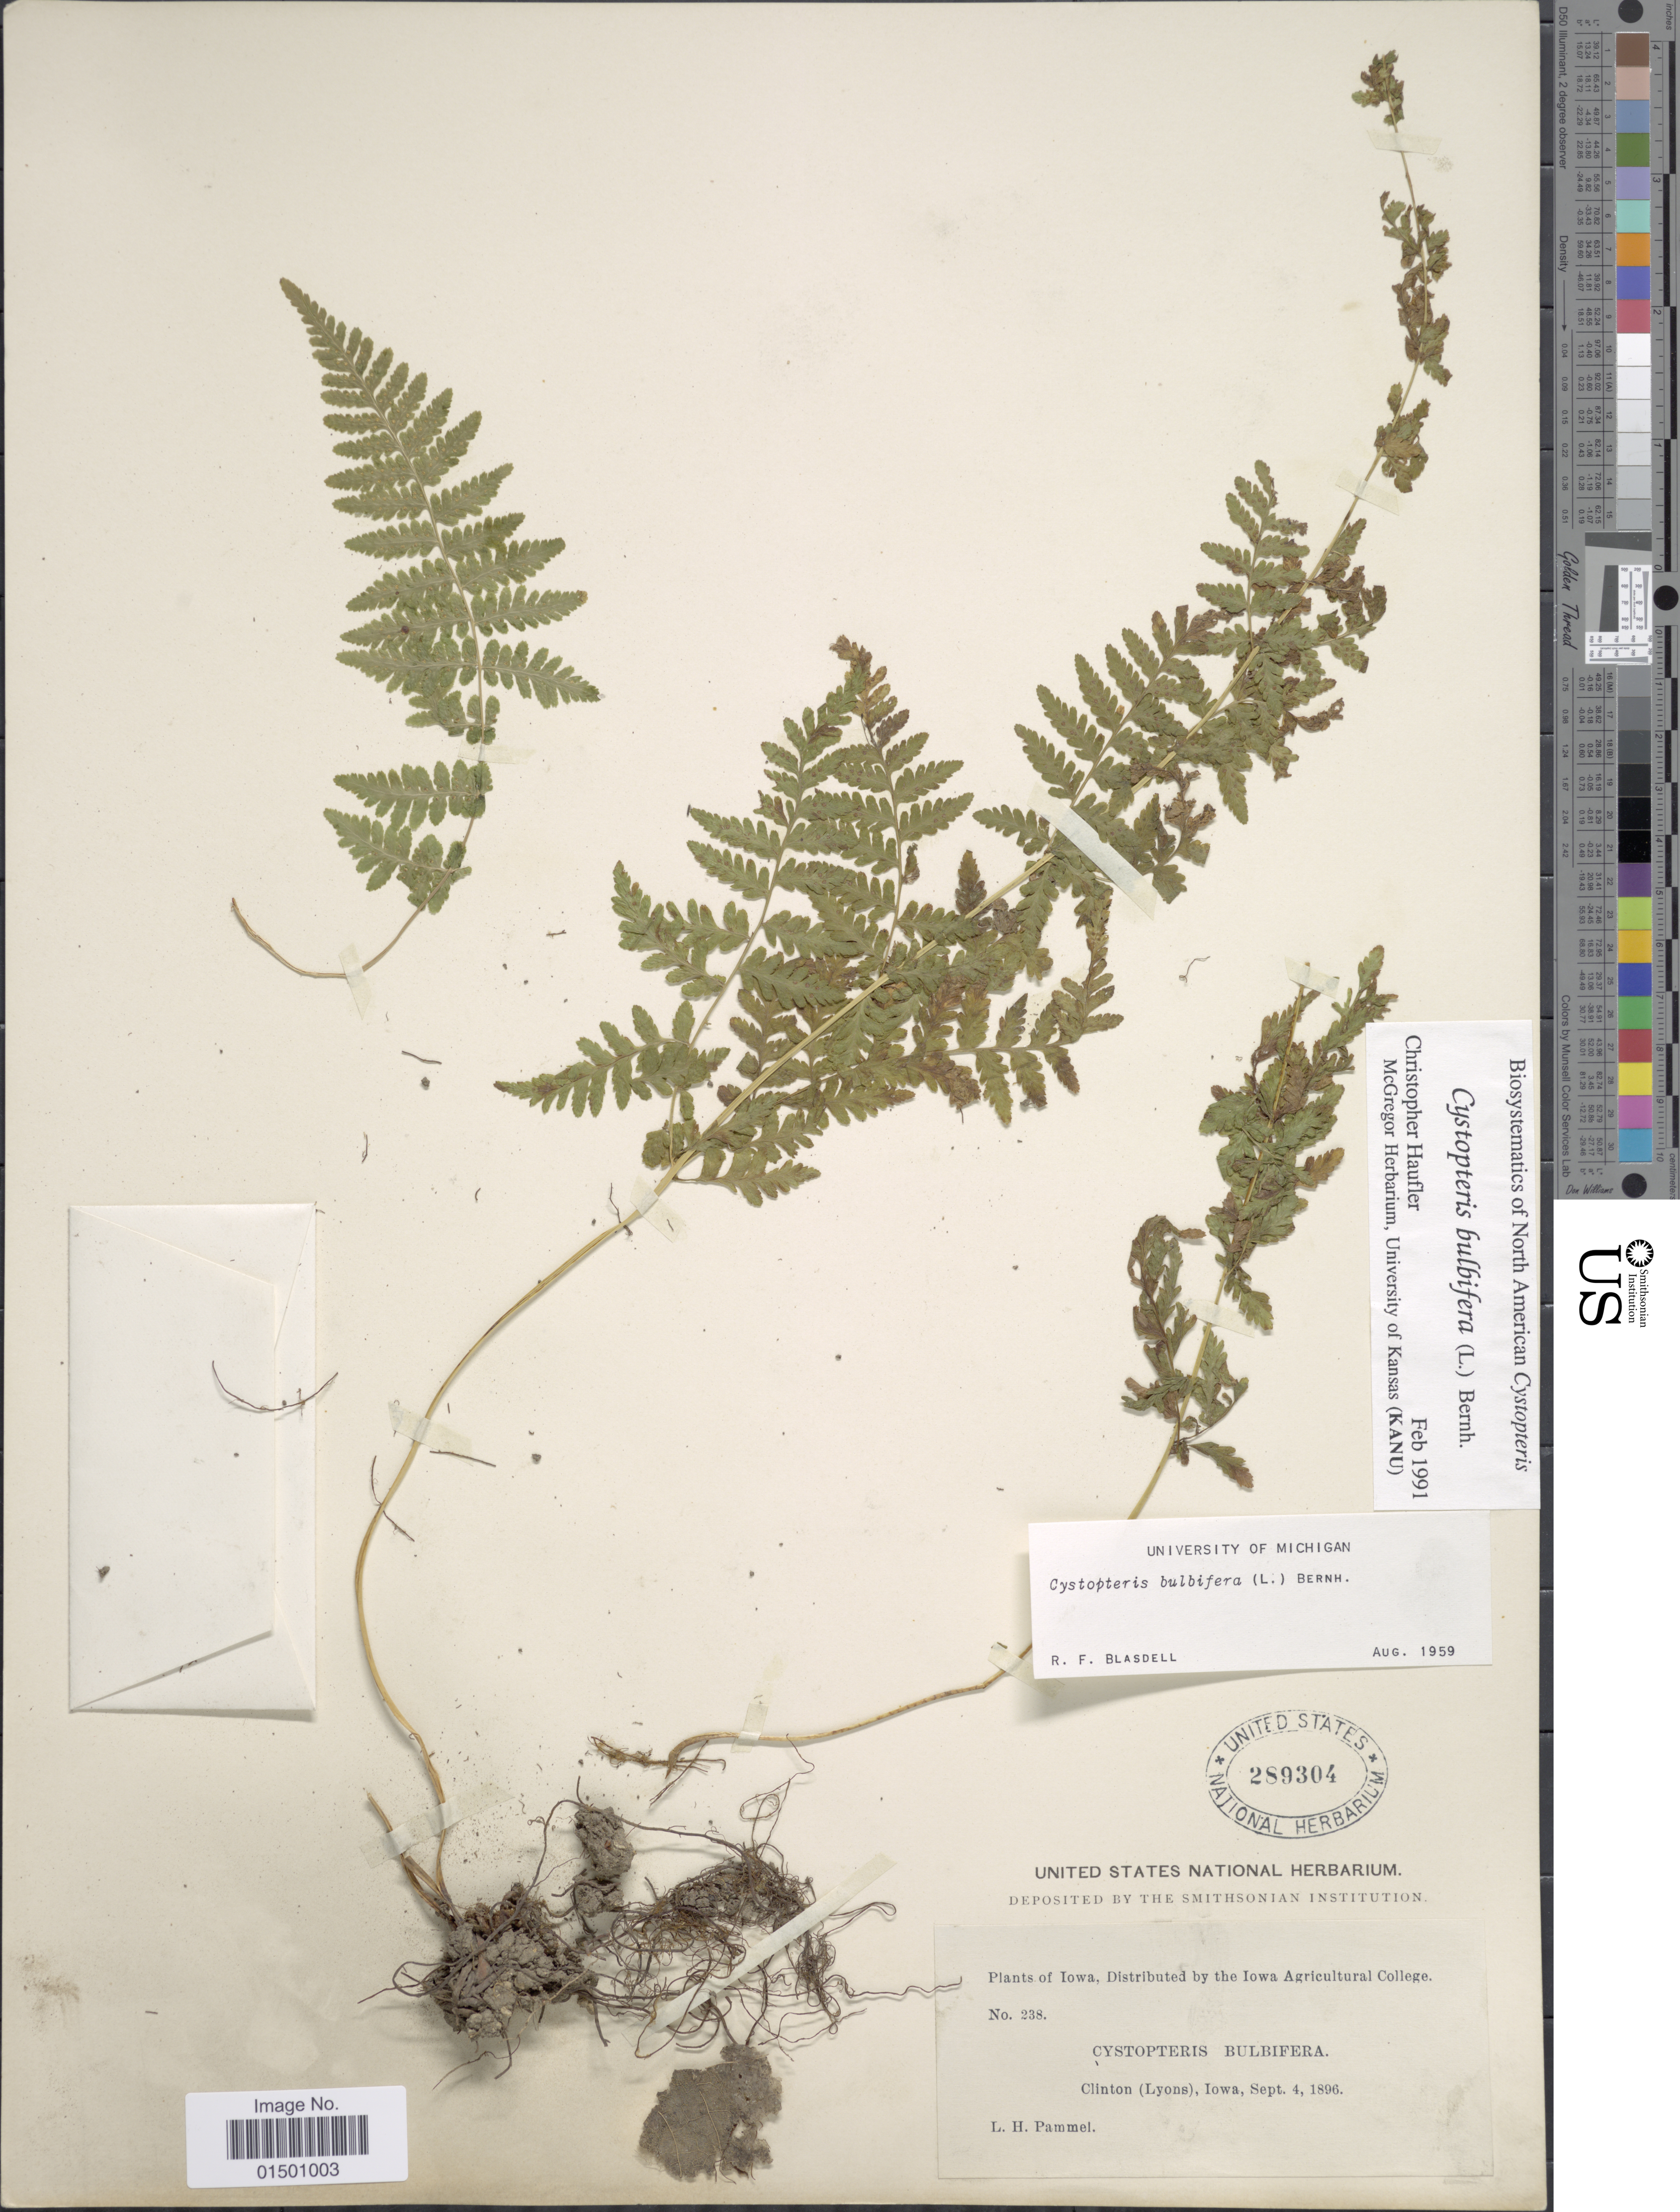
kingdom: Plantae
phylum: Tracheophyta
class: Polypodiopsida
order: Polypodiales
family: Cystopteridaceae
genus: Cystopteris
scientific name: Cystopteris bulbifera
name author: (L.) Bernh.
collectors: L. Pammel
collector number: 238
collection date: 1896-09-04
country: United States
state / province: Iowa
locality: Clinton (Lyons)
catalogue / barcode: US 289304